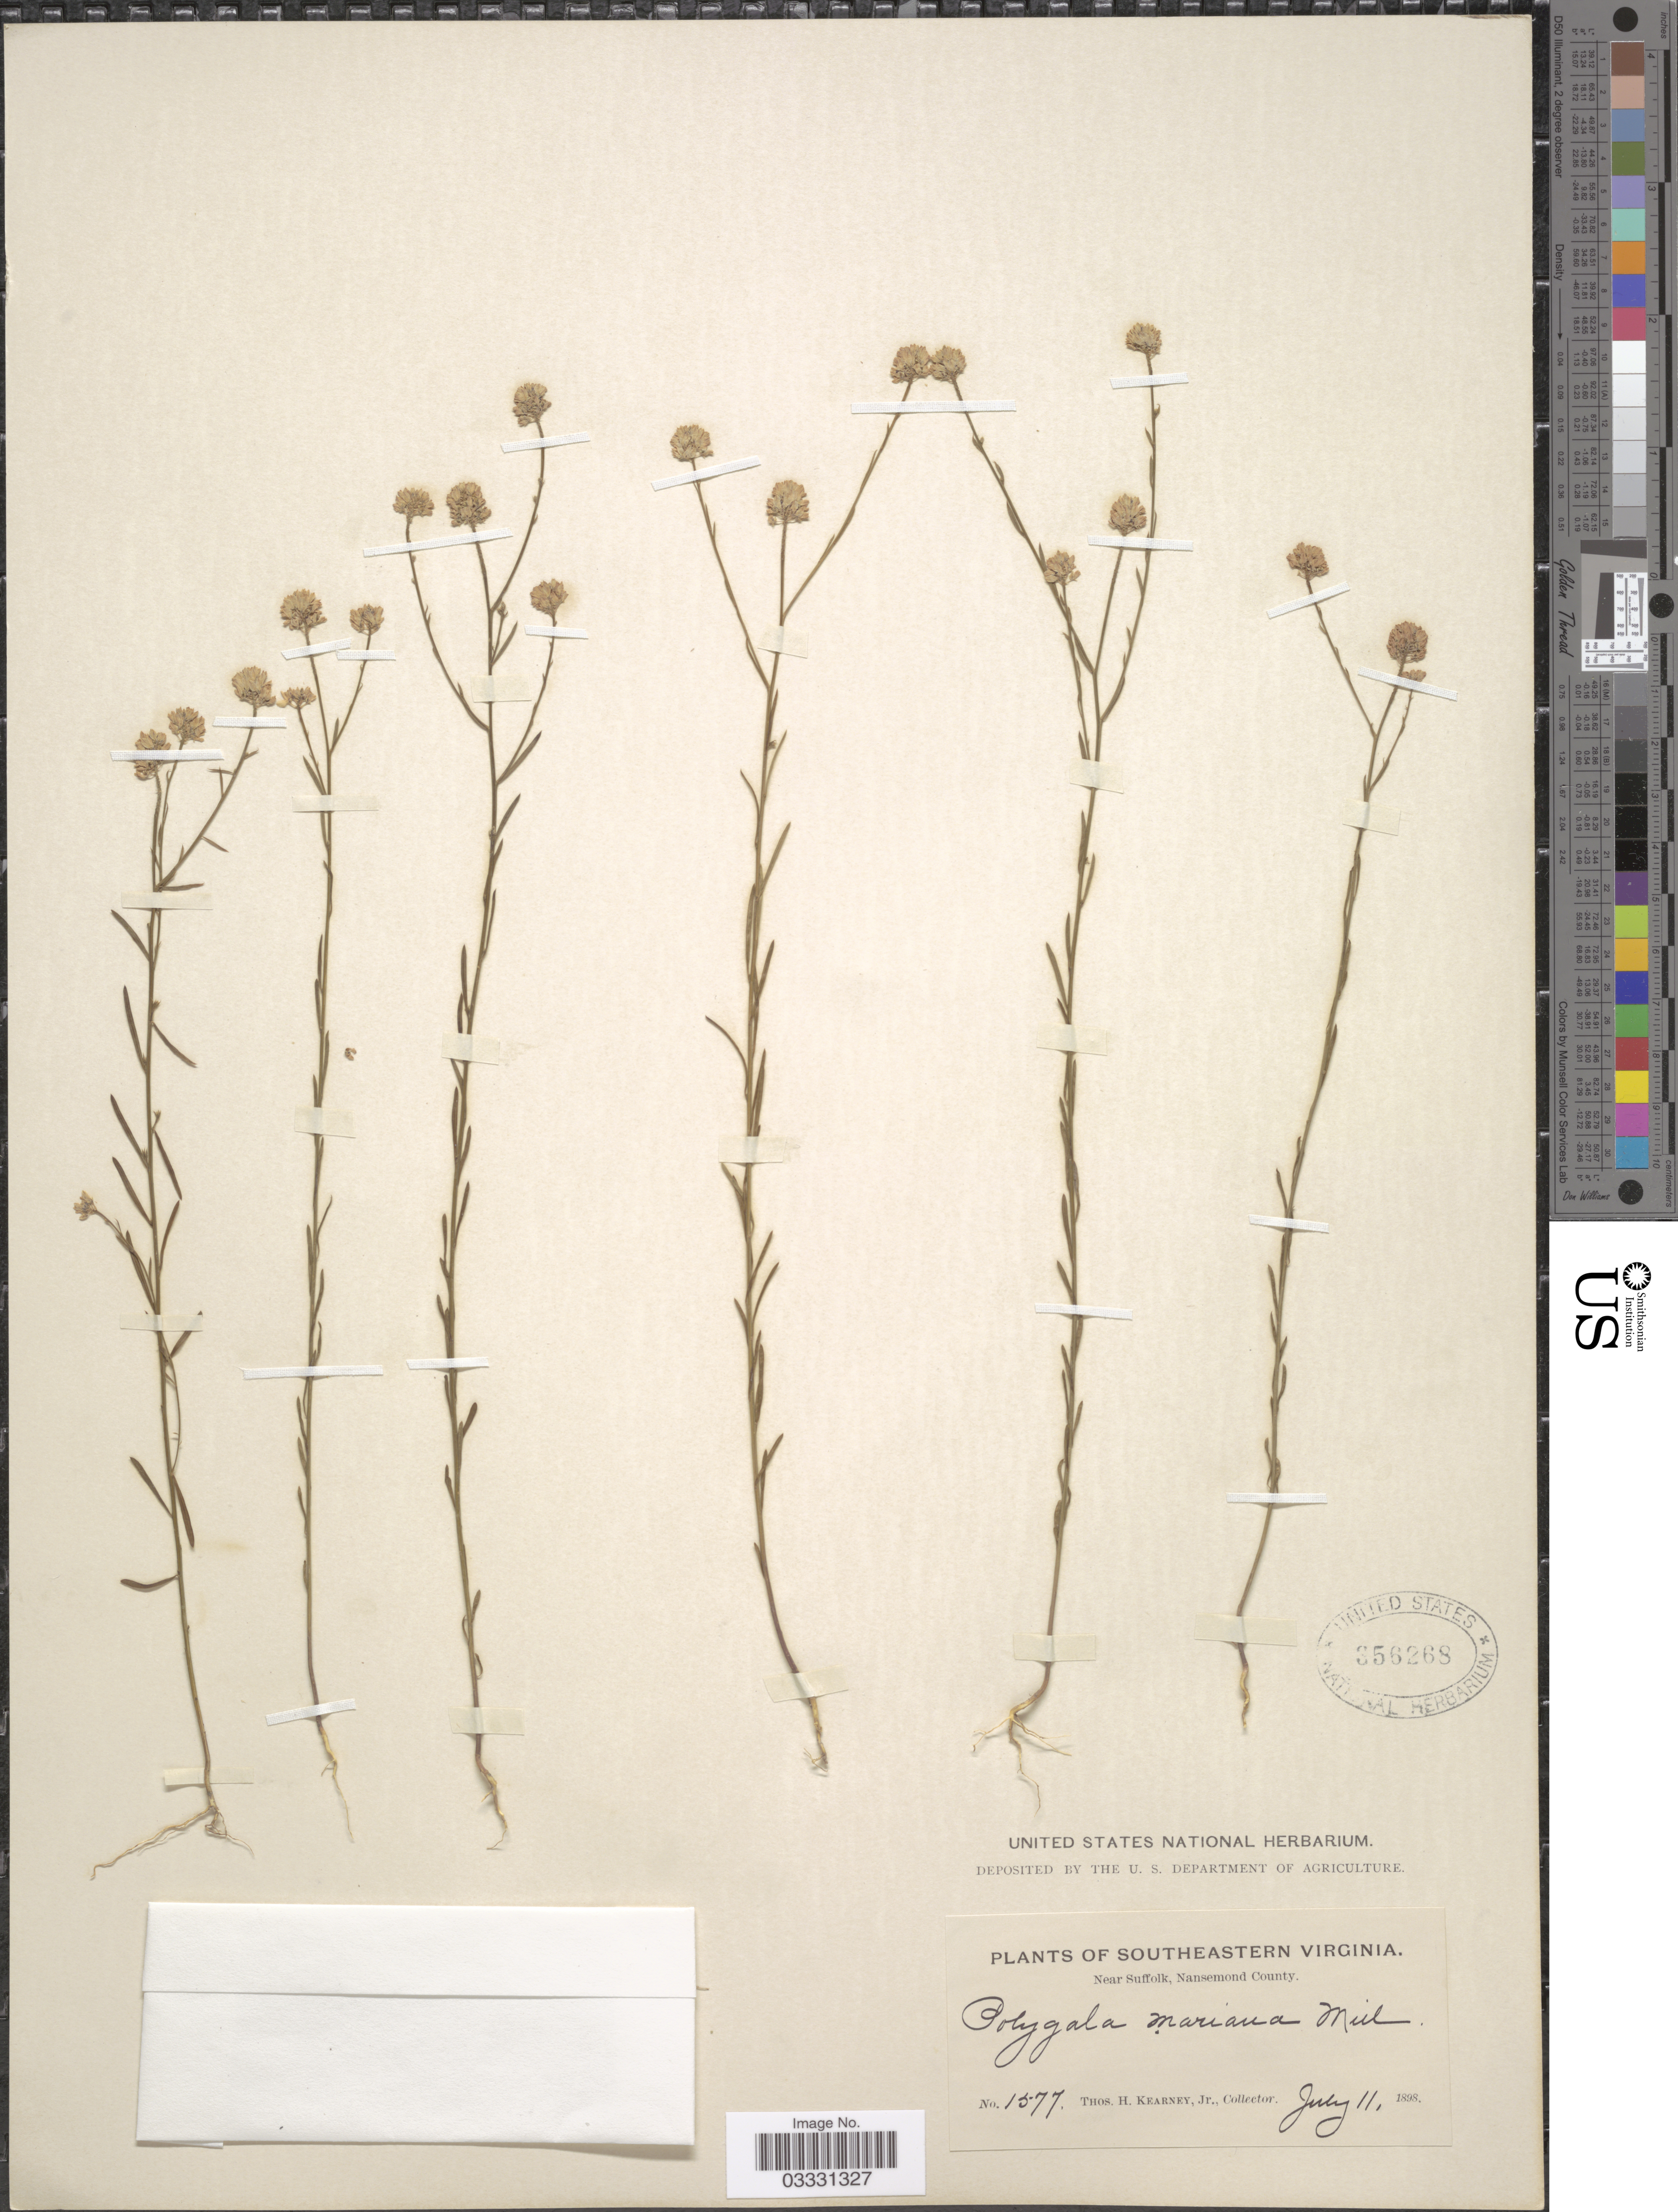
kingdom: Plantae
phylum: Tracheophyta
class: Magnoliopsida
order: Fabales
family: Polygalaceae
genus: Polygala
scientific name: Polygala mariana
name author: Mill.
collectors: T. H. Kearney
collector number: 1577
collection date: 1898-07-11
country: United States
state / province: Virginia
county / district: City of Suffolk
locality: Southeastern Virginia. Near Suffolk, Nansemond County.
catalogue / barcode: US 356268